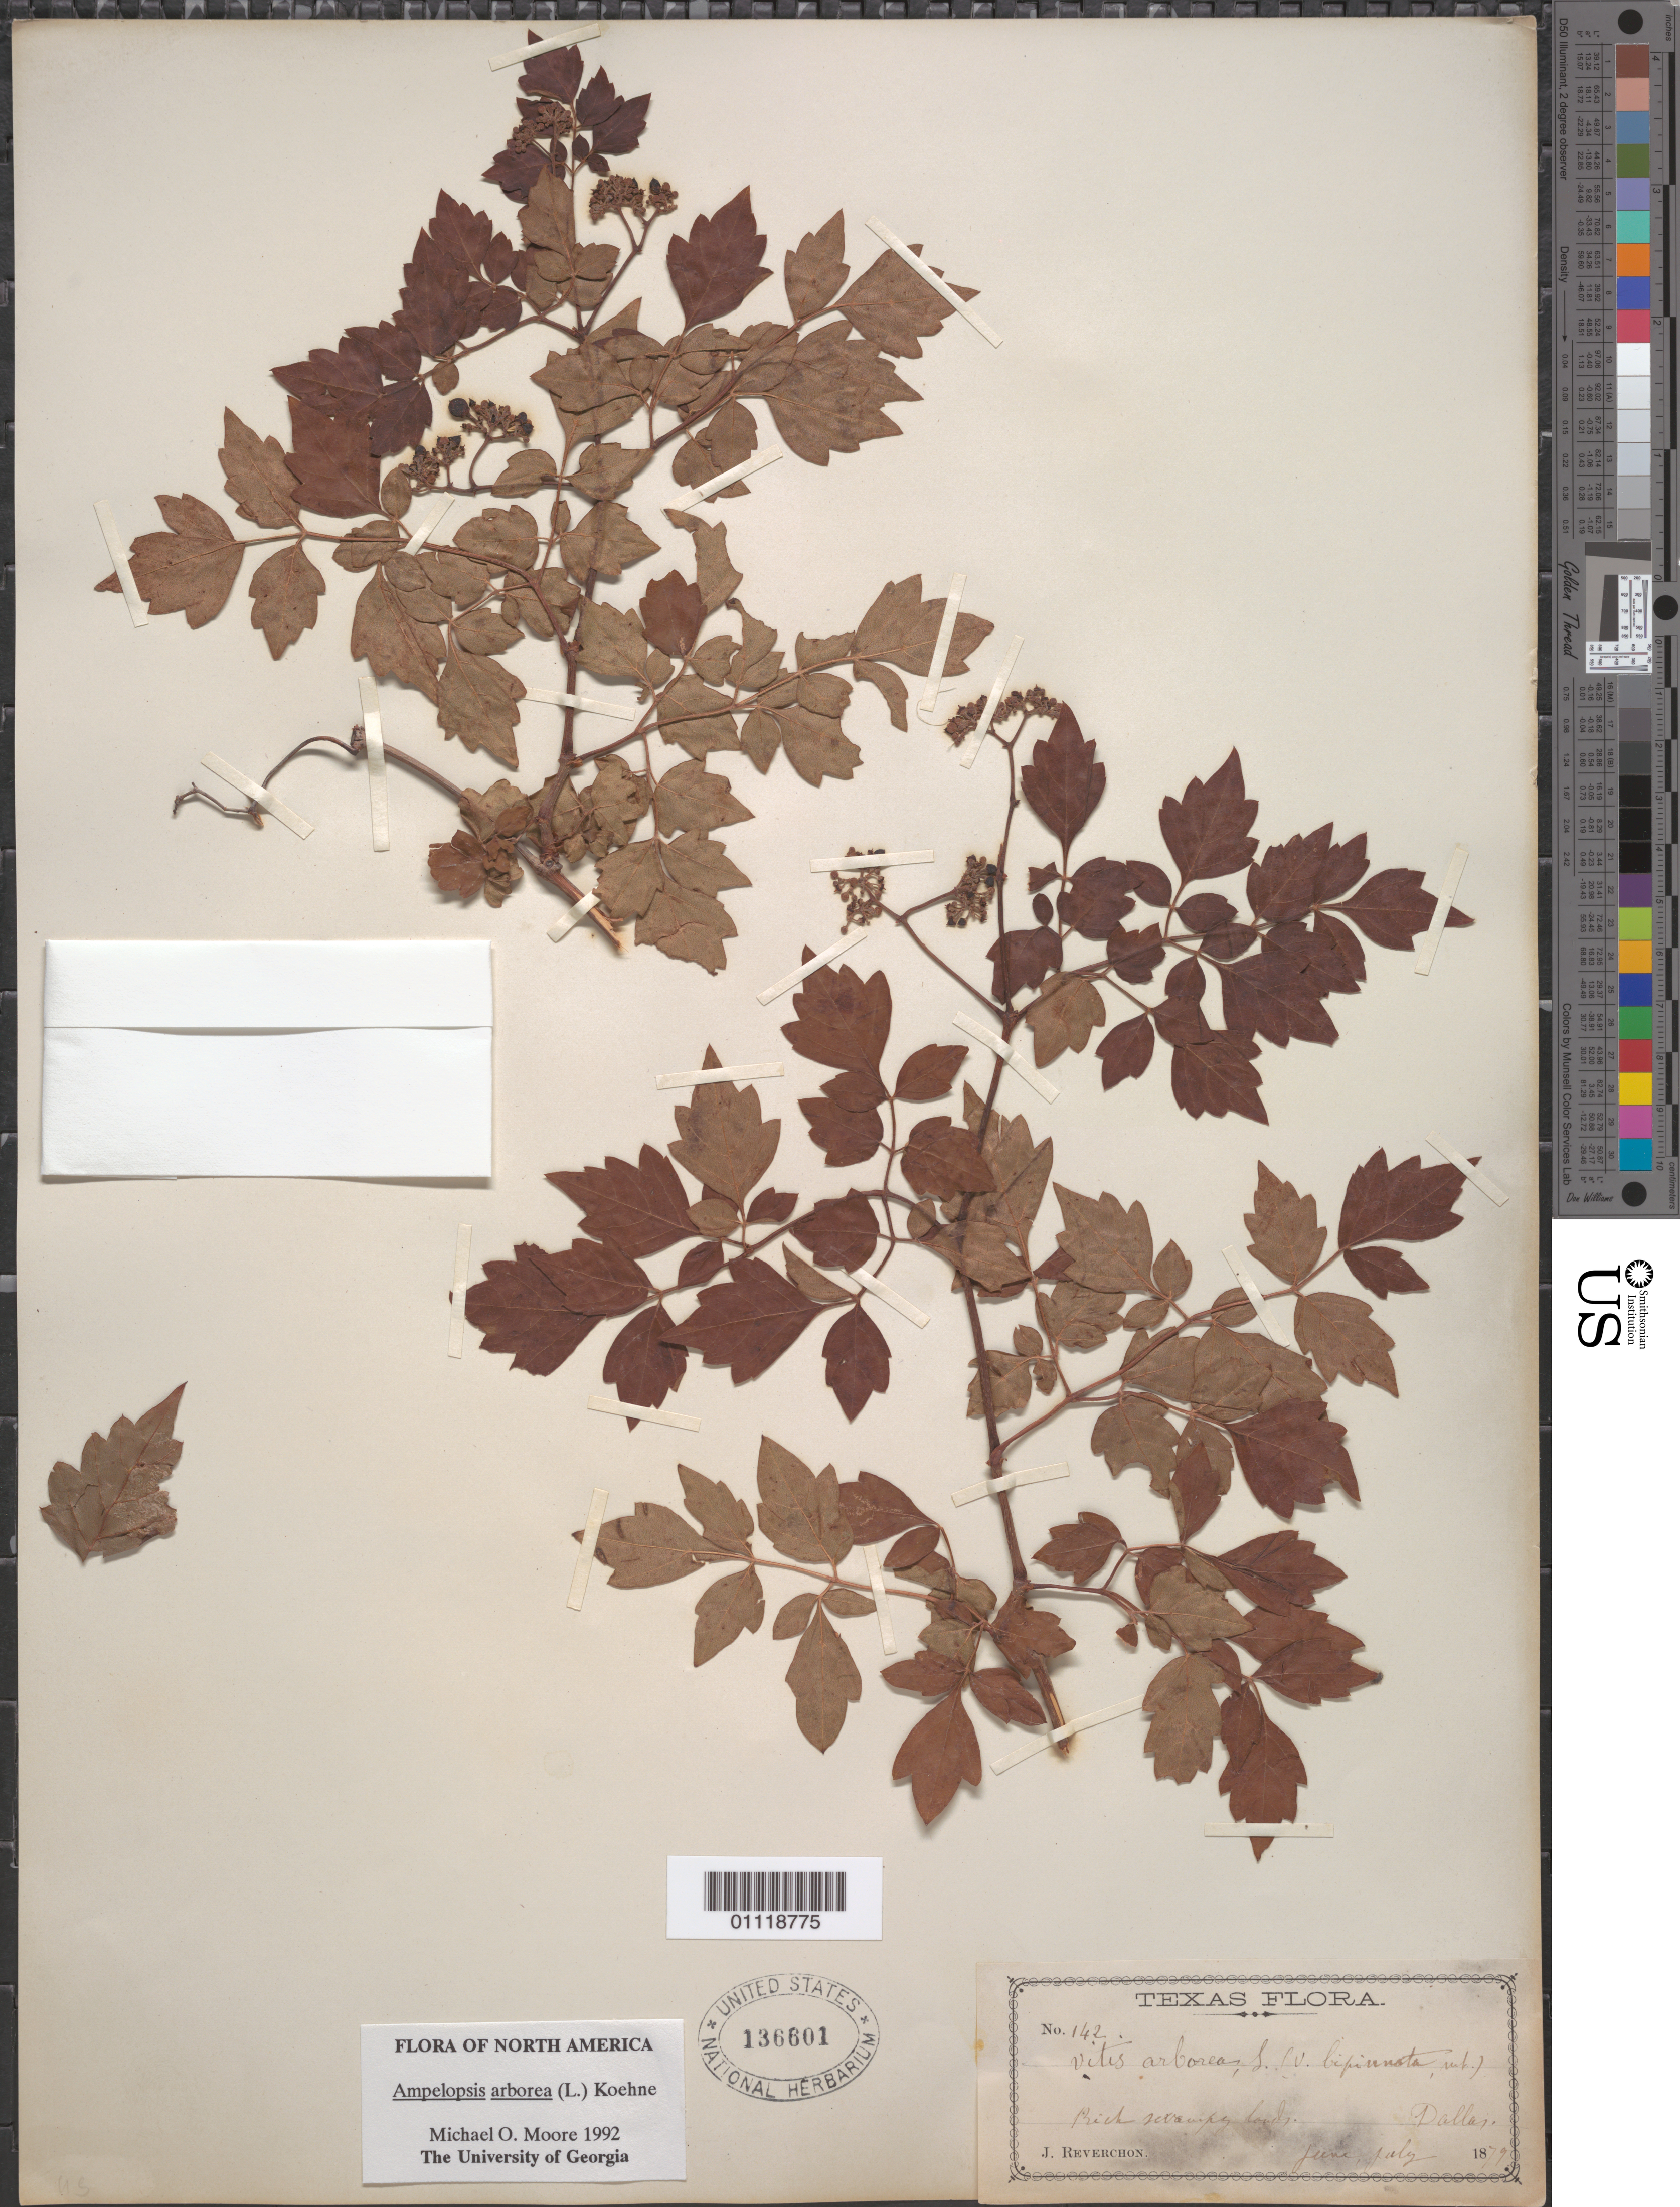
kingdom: Plantae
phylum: Tracheophyta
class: Magnoliopsida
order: Vitales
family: Vitaceae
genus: Ampelopsis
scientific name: Ampelopsis arborea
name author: (L.) Koehne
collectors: J. Reverchon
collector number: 142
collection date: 1879-06/1879-07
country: United States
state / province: Texas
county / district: Dallas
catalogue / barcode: US 136601